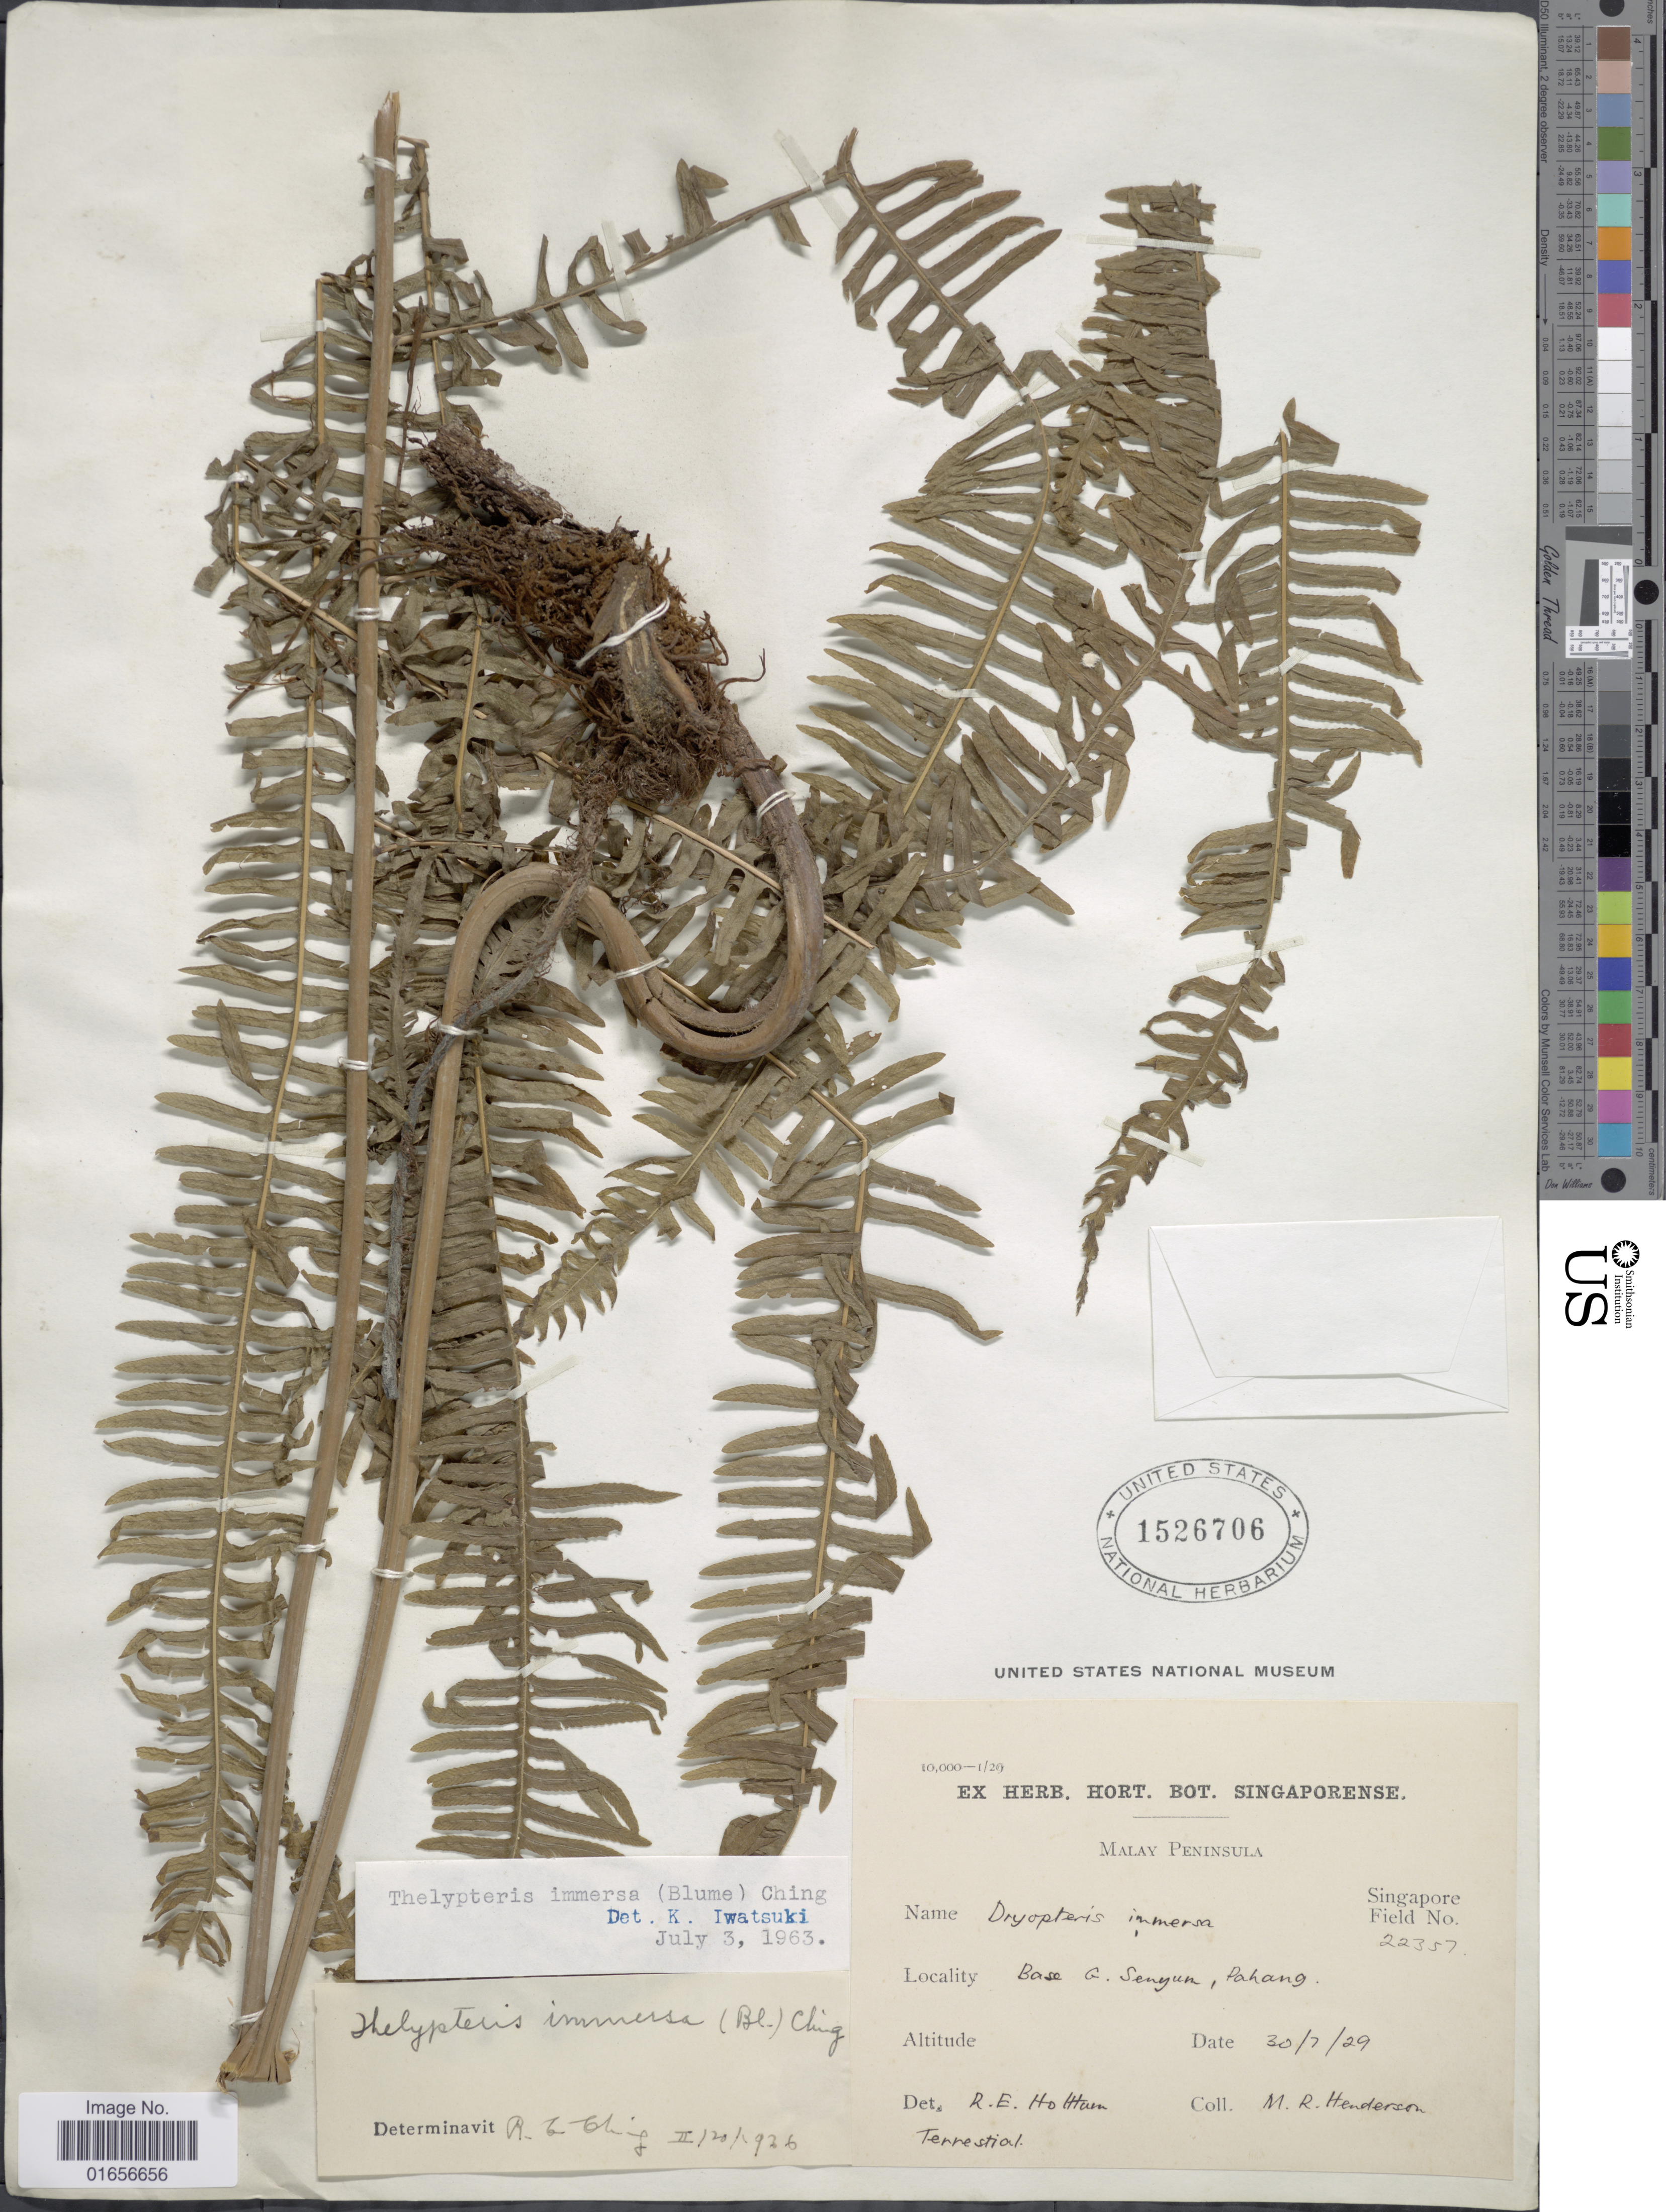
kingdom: Plantae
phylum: Tracheophyta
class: Polypodiopsida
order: Polypodiales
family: Thelypteridaceae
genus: Amphineuron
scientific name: Amphineuron immersum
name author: (Blume) Holttum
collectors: M. Henderson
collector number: Singapore Field 22357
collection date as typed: Transcribed d/m/y: 30/1/29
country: Malaysia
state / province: Pahang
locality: Malay Peninsula, Basse G. Senyun, Pahang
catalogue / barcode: US 1526706